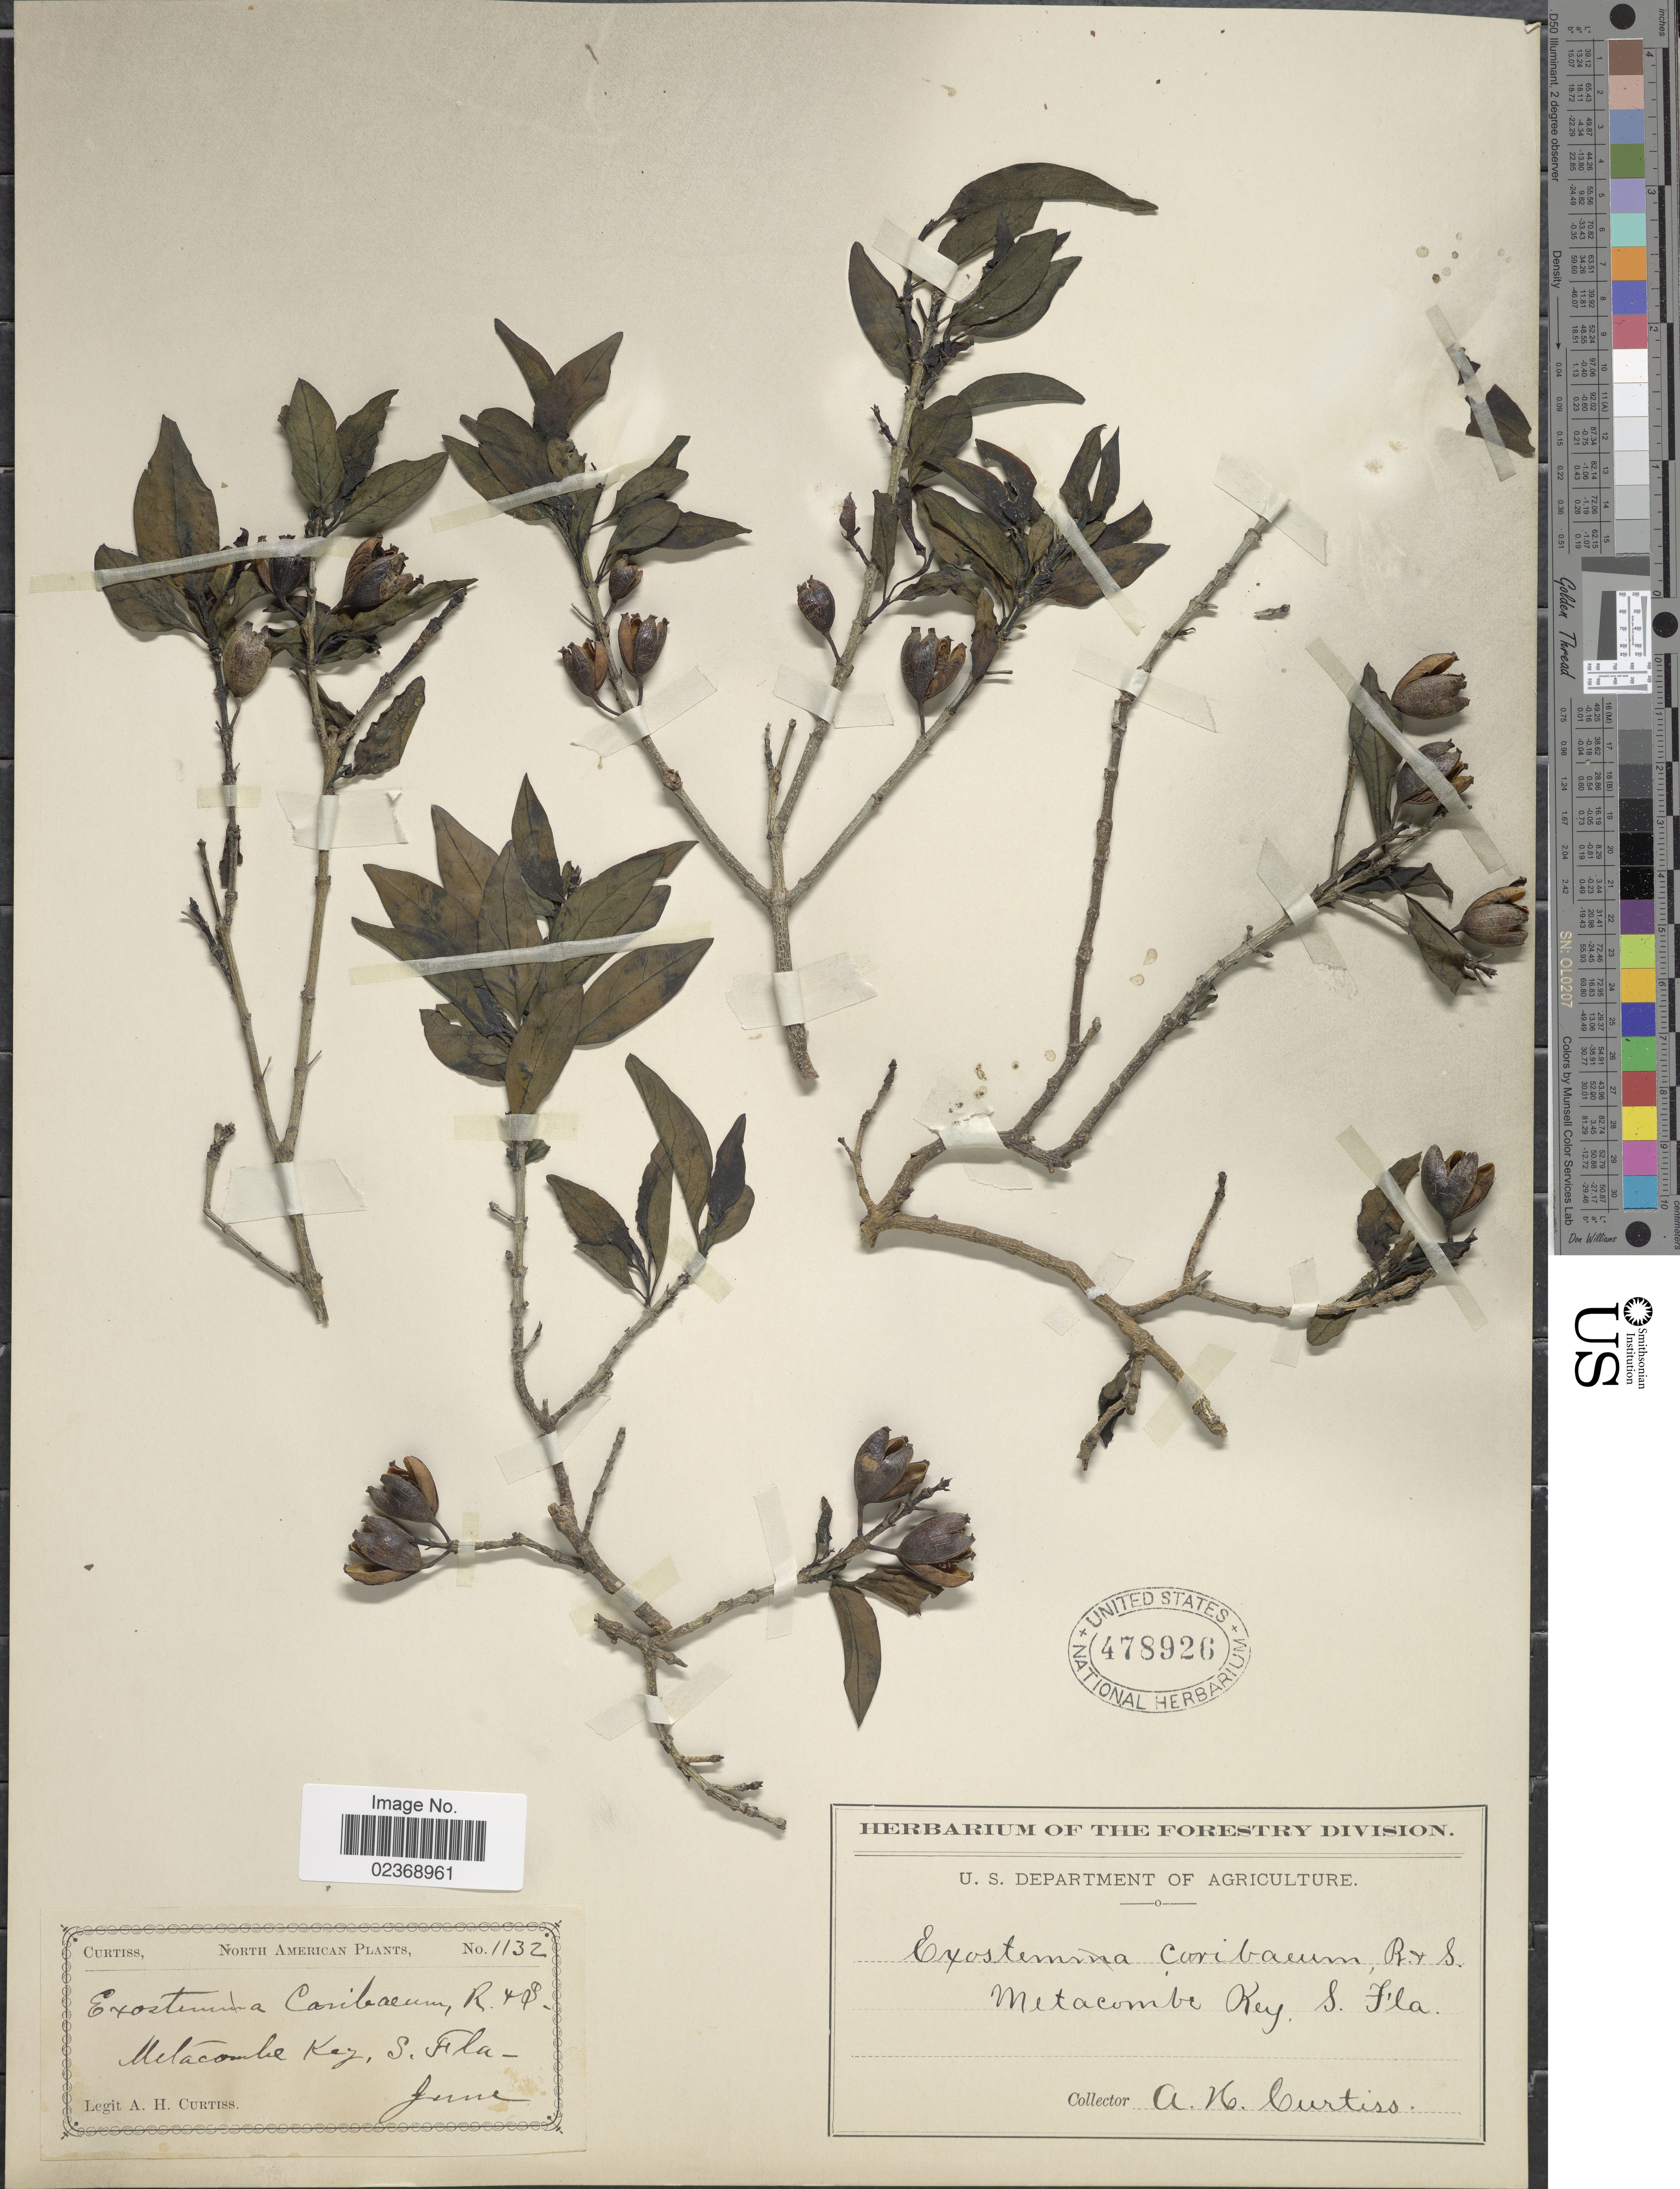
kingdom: Plantae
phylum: Tracheophyta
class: Magnoliopsida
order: Gentianales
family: Rubiaceae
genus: Exostema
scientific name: Exostema caribaeum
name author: (Jacq.) Roem. & Schult.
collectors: A. H. Curtiss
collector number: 1132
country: United States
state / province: Florida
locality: Metacombe Key, S. Fla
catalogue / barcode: US 478926